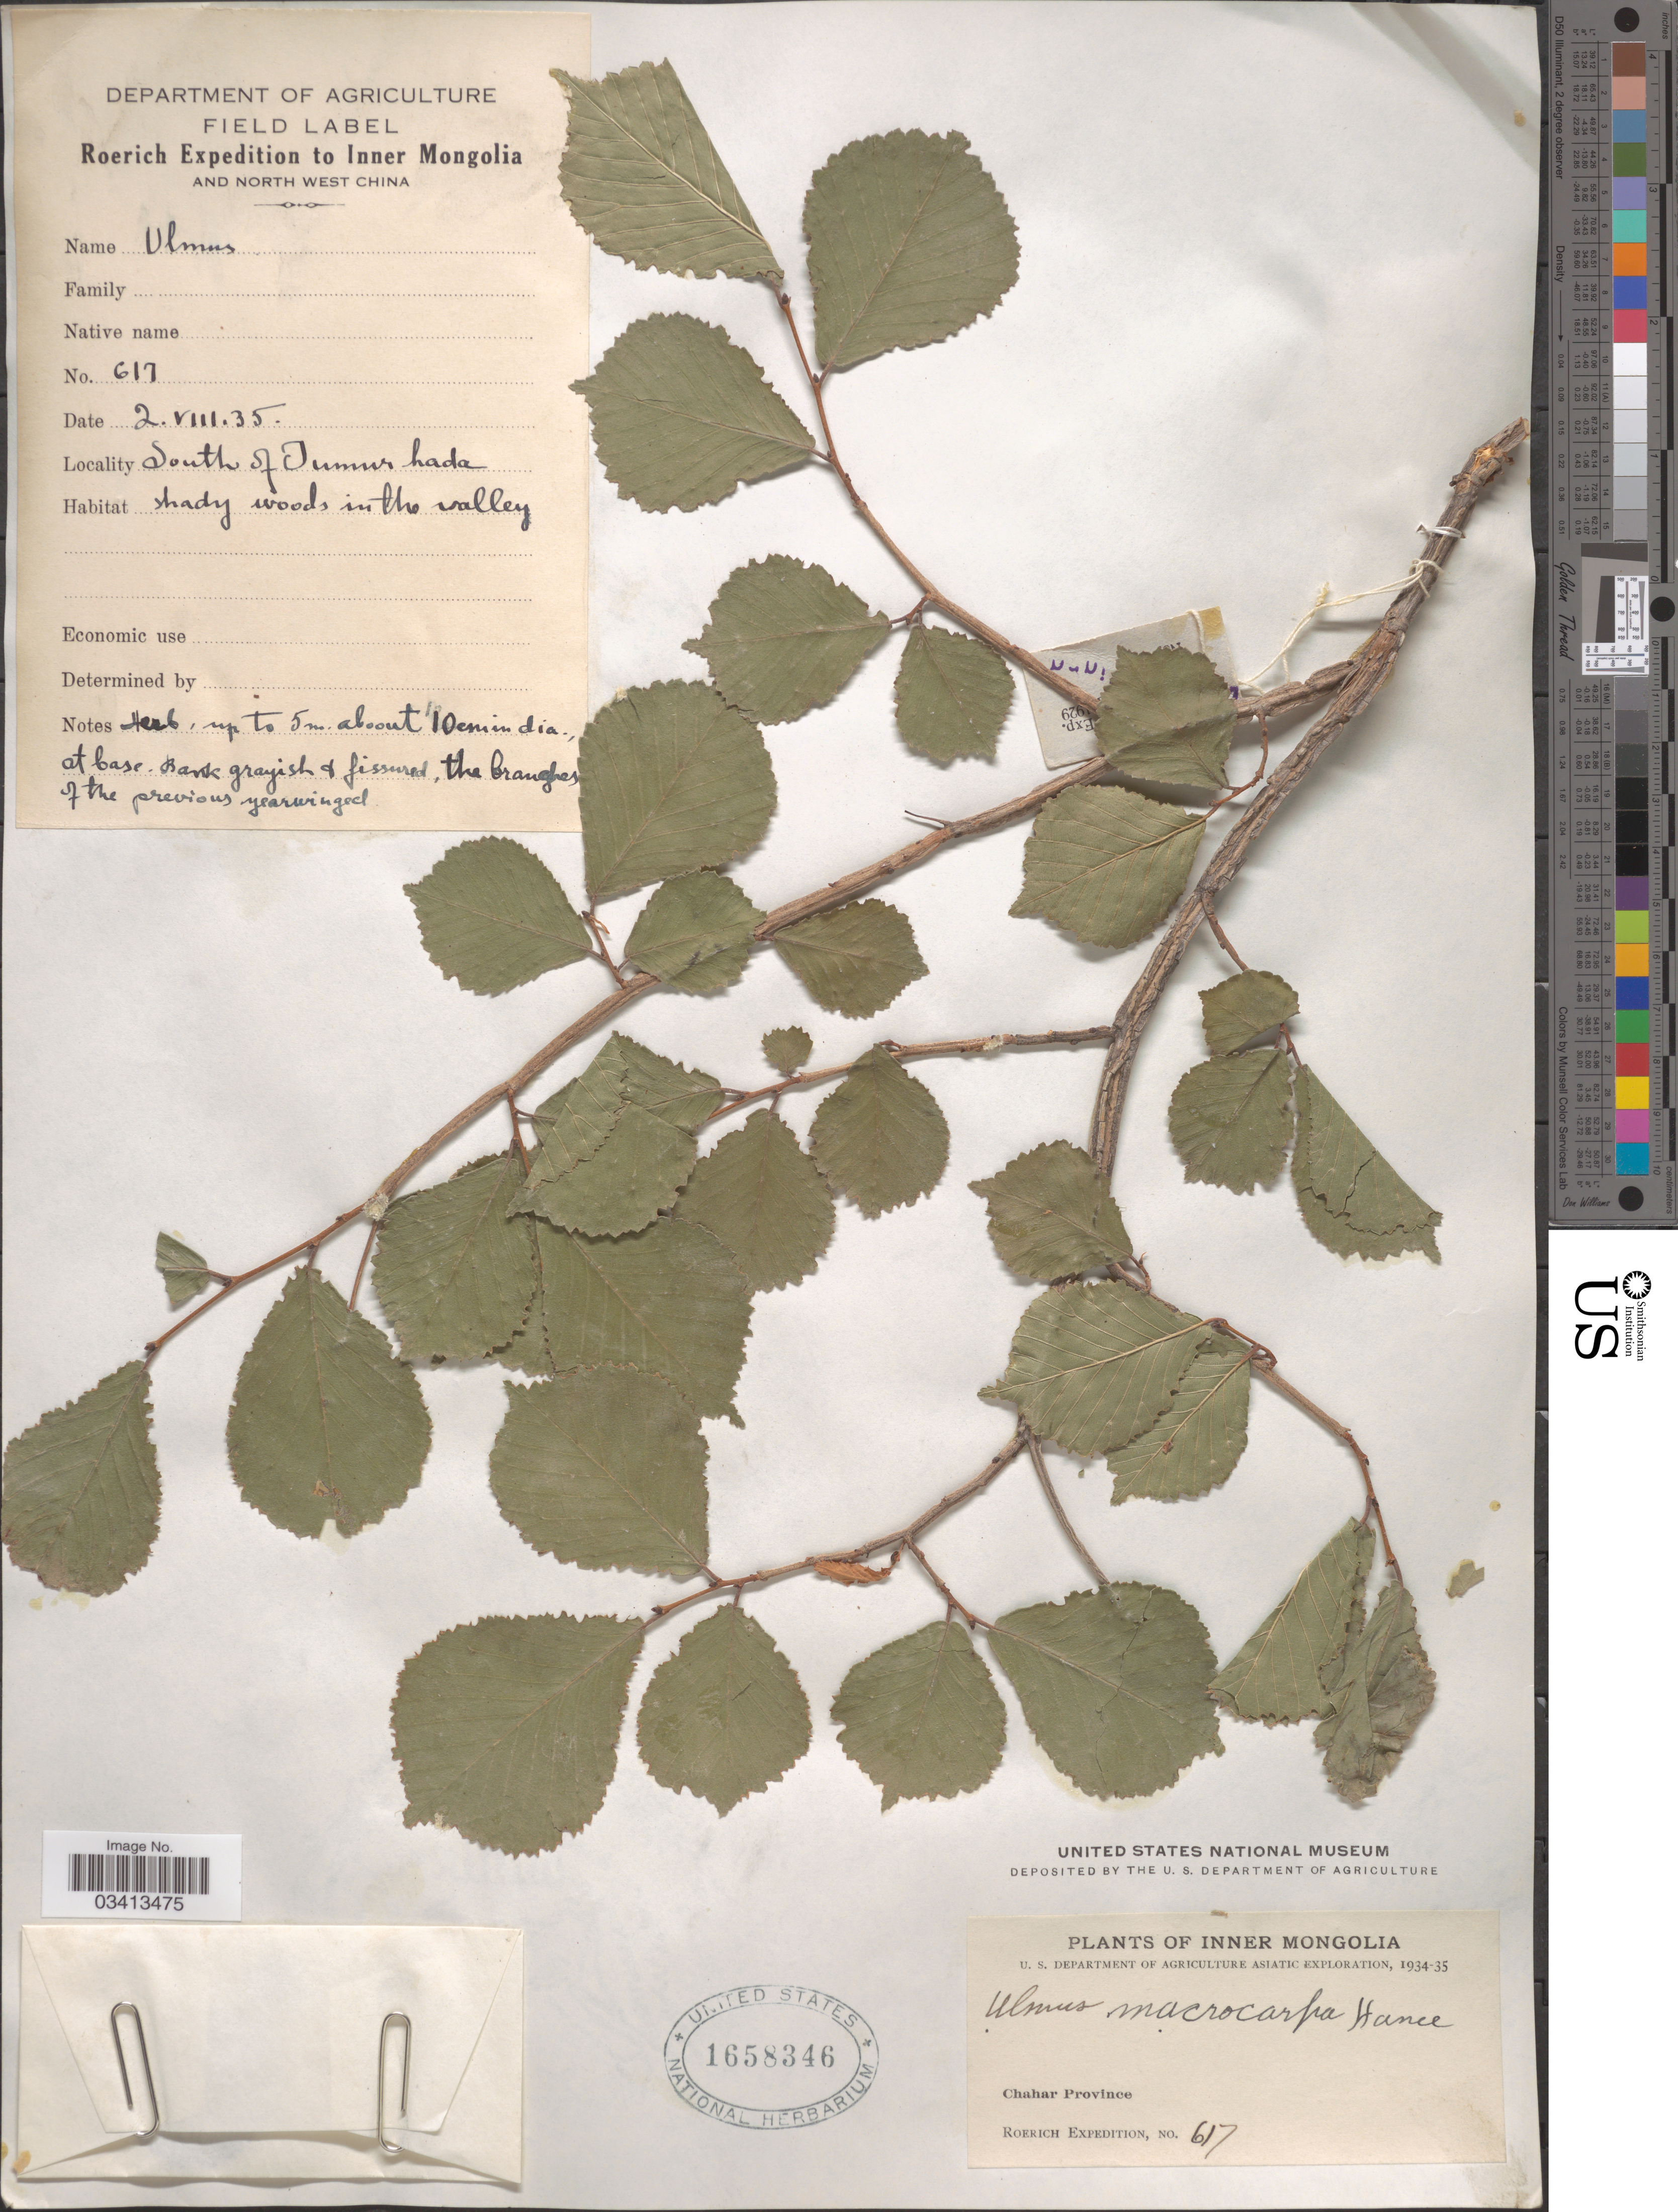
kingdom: Plantae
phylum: Tracheophyta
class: Magnoliopsida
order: Rosales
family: Ulmaceae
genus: Ulmus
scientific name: Ulmus macrocarpa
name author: Hance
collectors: Roerich Expedition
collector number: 617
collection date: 1935-08-02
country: China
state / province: Nei Monggol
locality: Inner Mongolia and North West China. South of Tumur hada.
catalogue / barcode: US 1658346